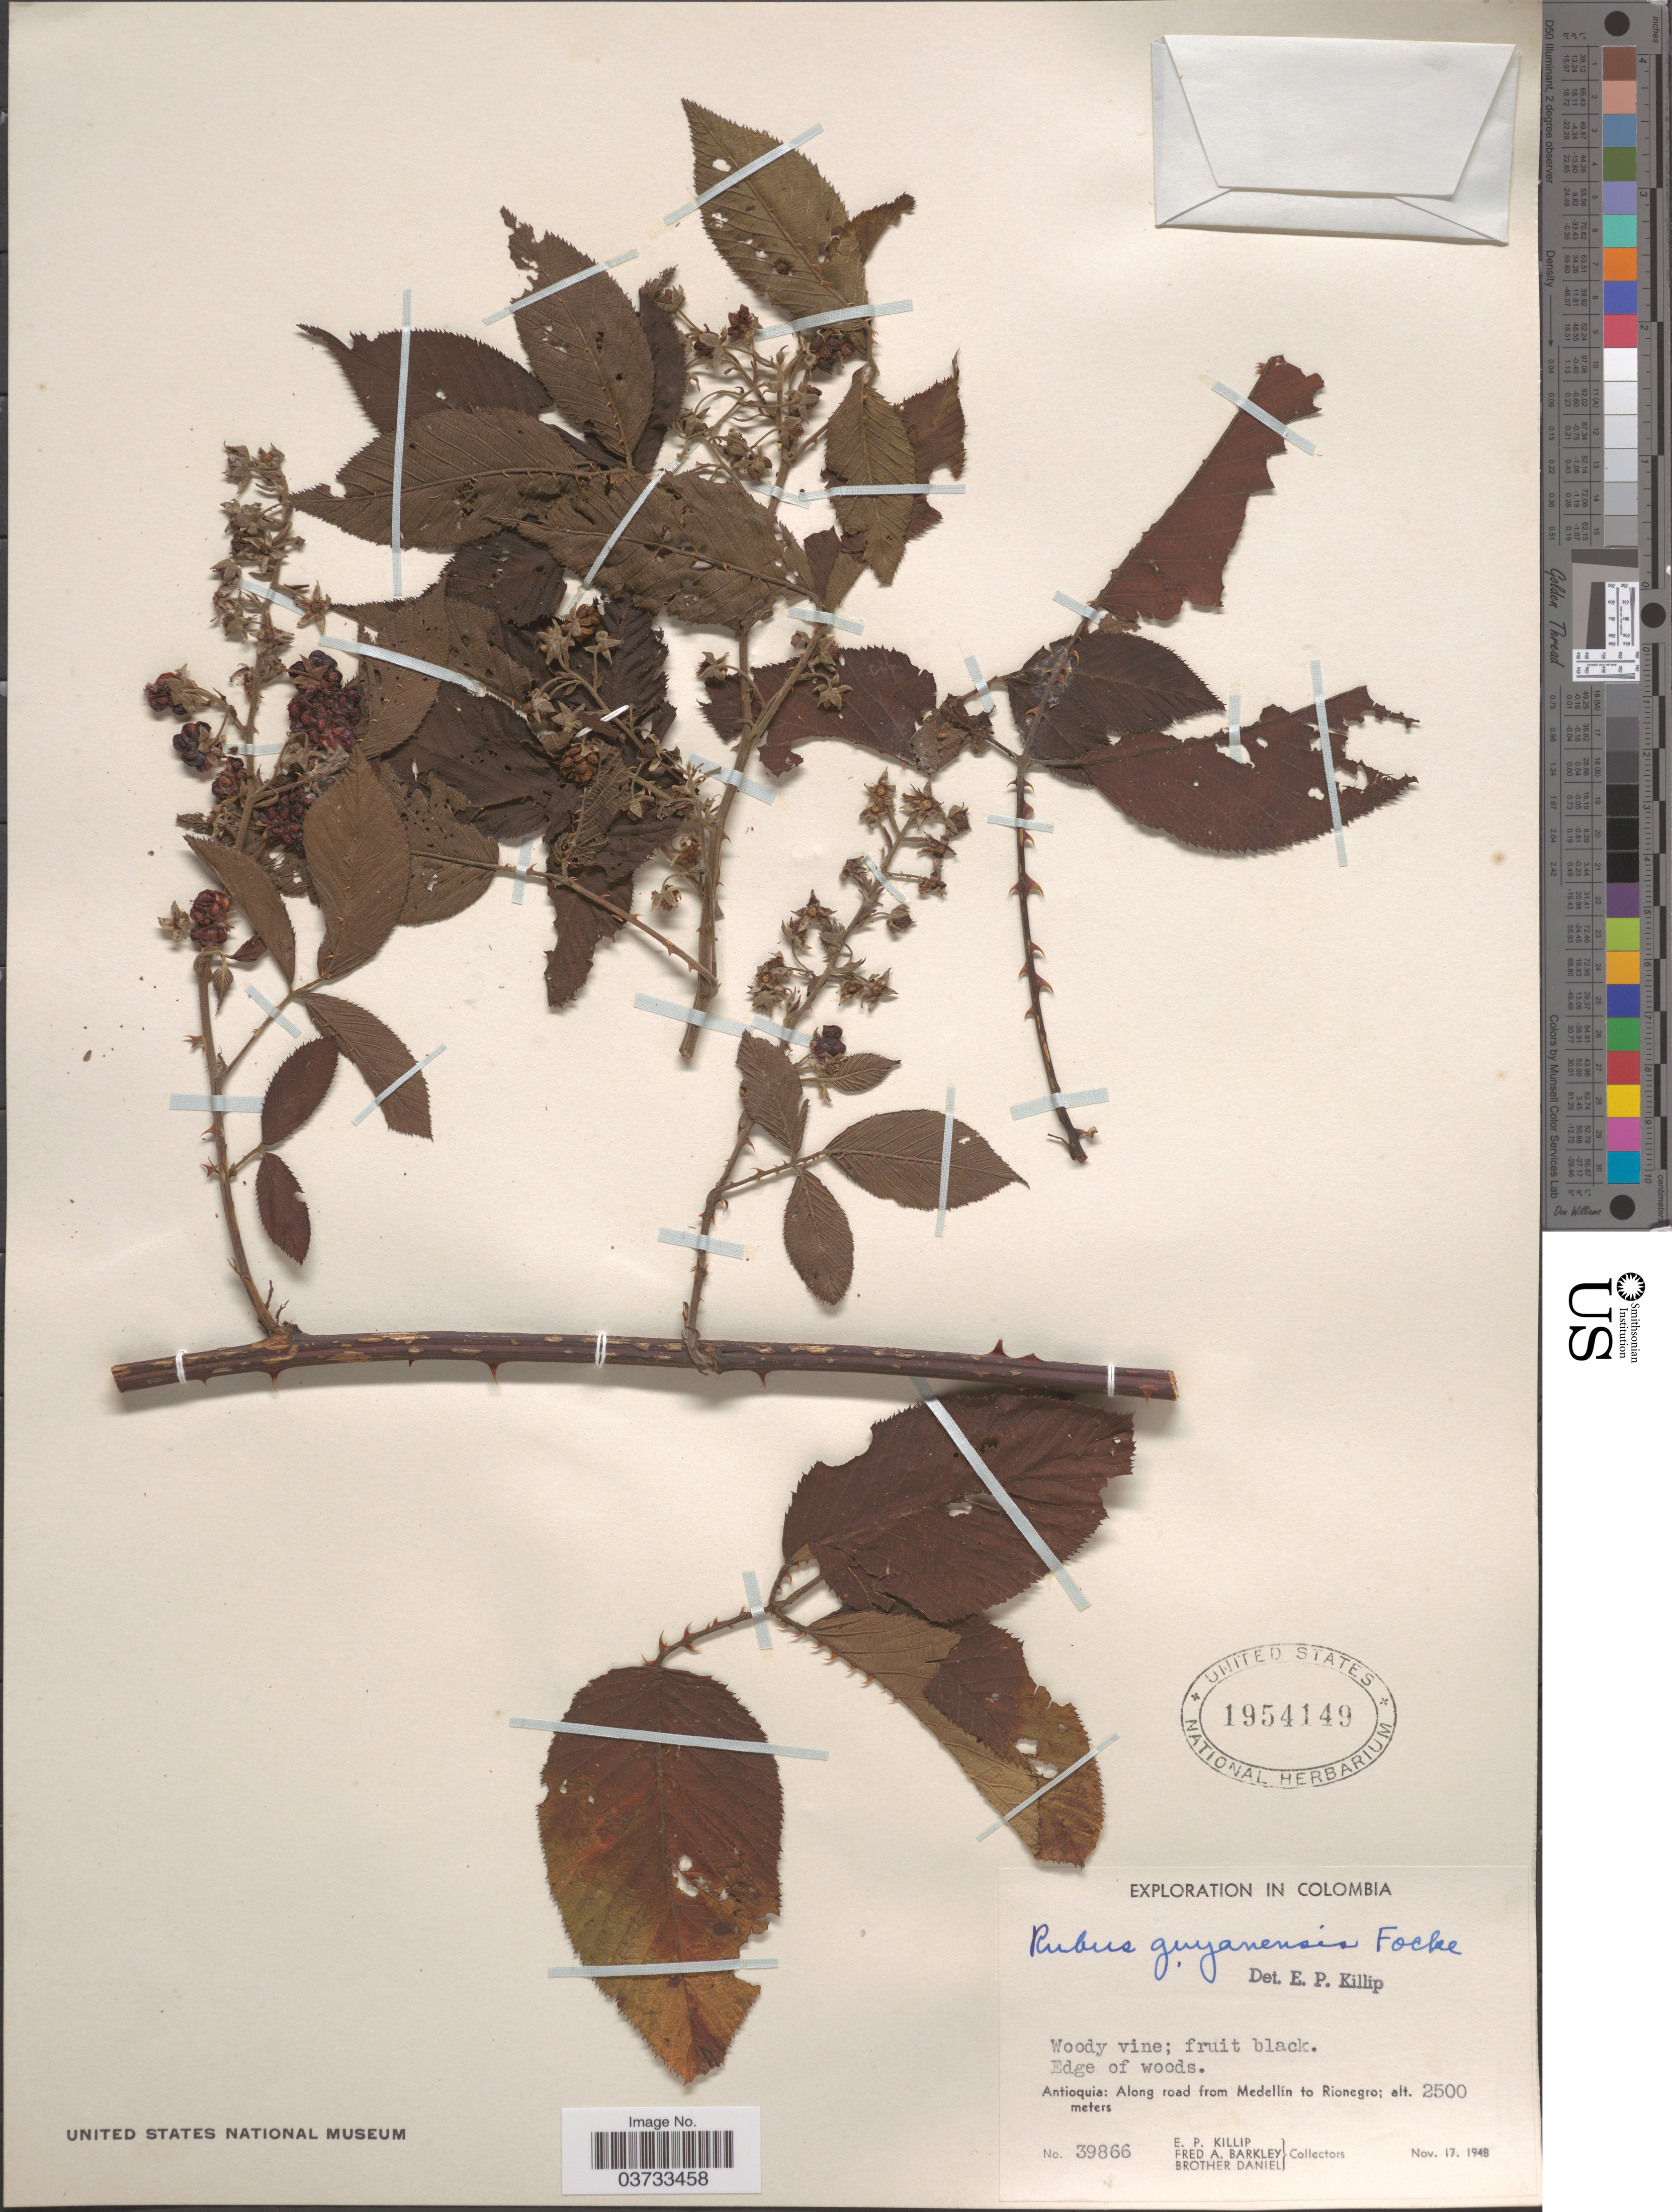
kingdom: Plantae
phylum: Tracheophyta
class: Magnoliopsida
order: Rosales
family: Rosaceae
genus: Rubus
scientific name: Rubus guyanensis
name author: Focke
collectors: E. P. Killip, F. A. Barkley & Bro. Daniel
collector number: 39866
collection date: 1948-11-17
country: Colombia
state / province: Antioquia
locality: Along road from Medellín to Rionegro.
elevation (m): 2500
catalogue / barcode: US 1954149